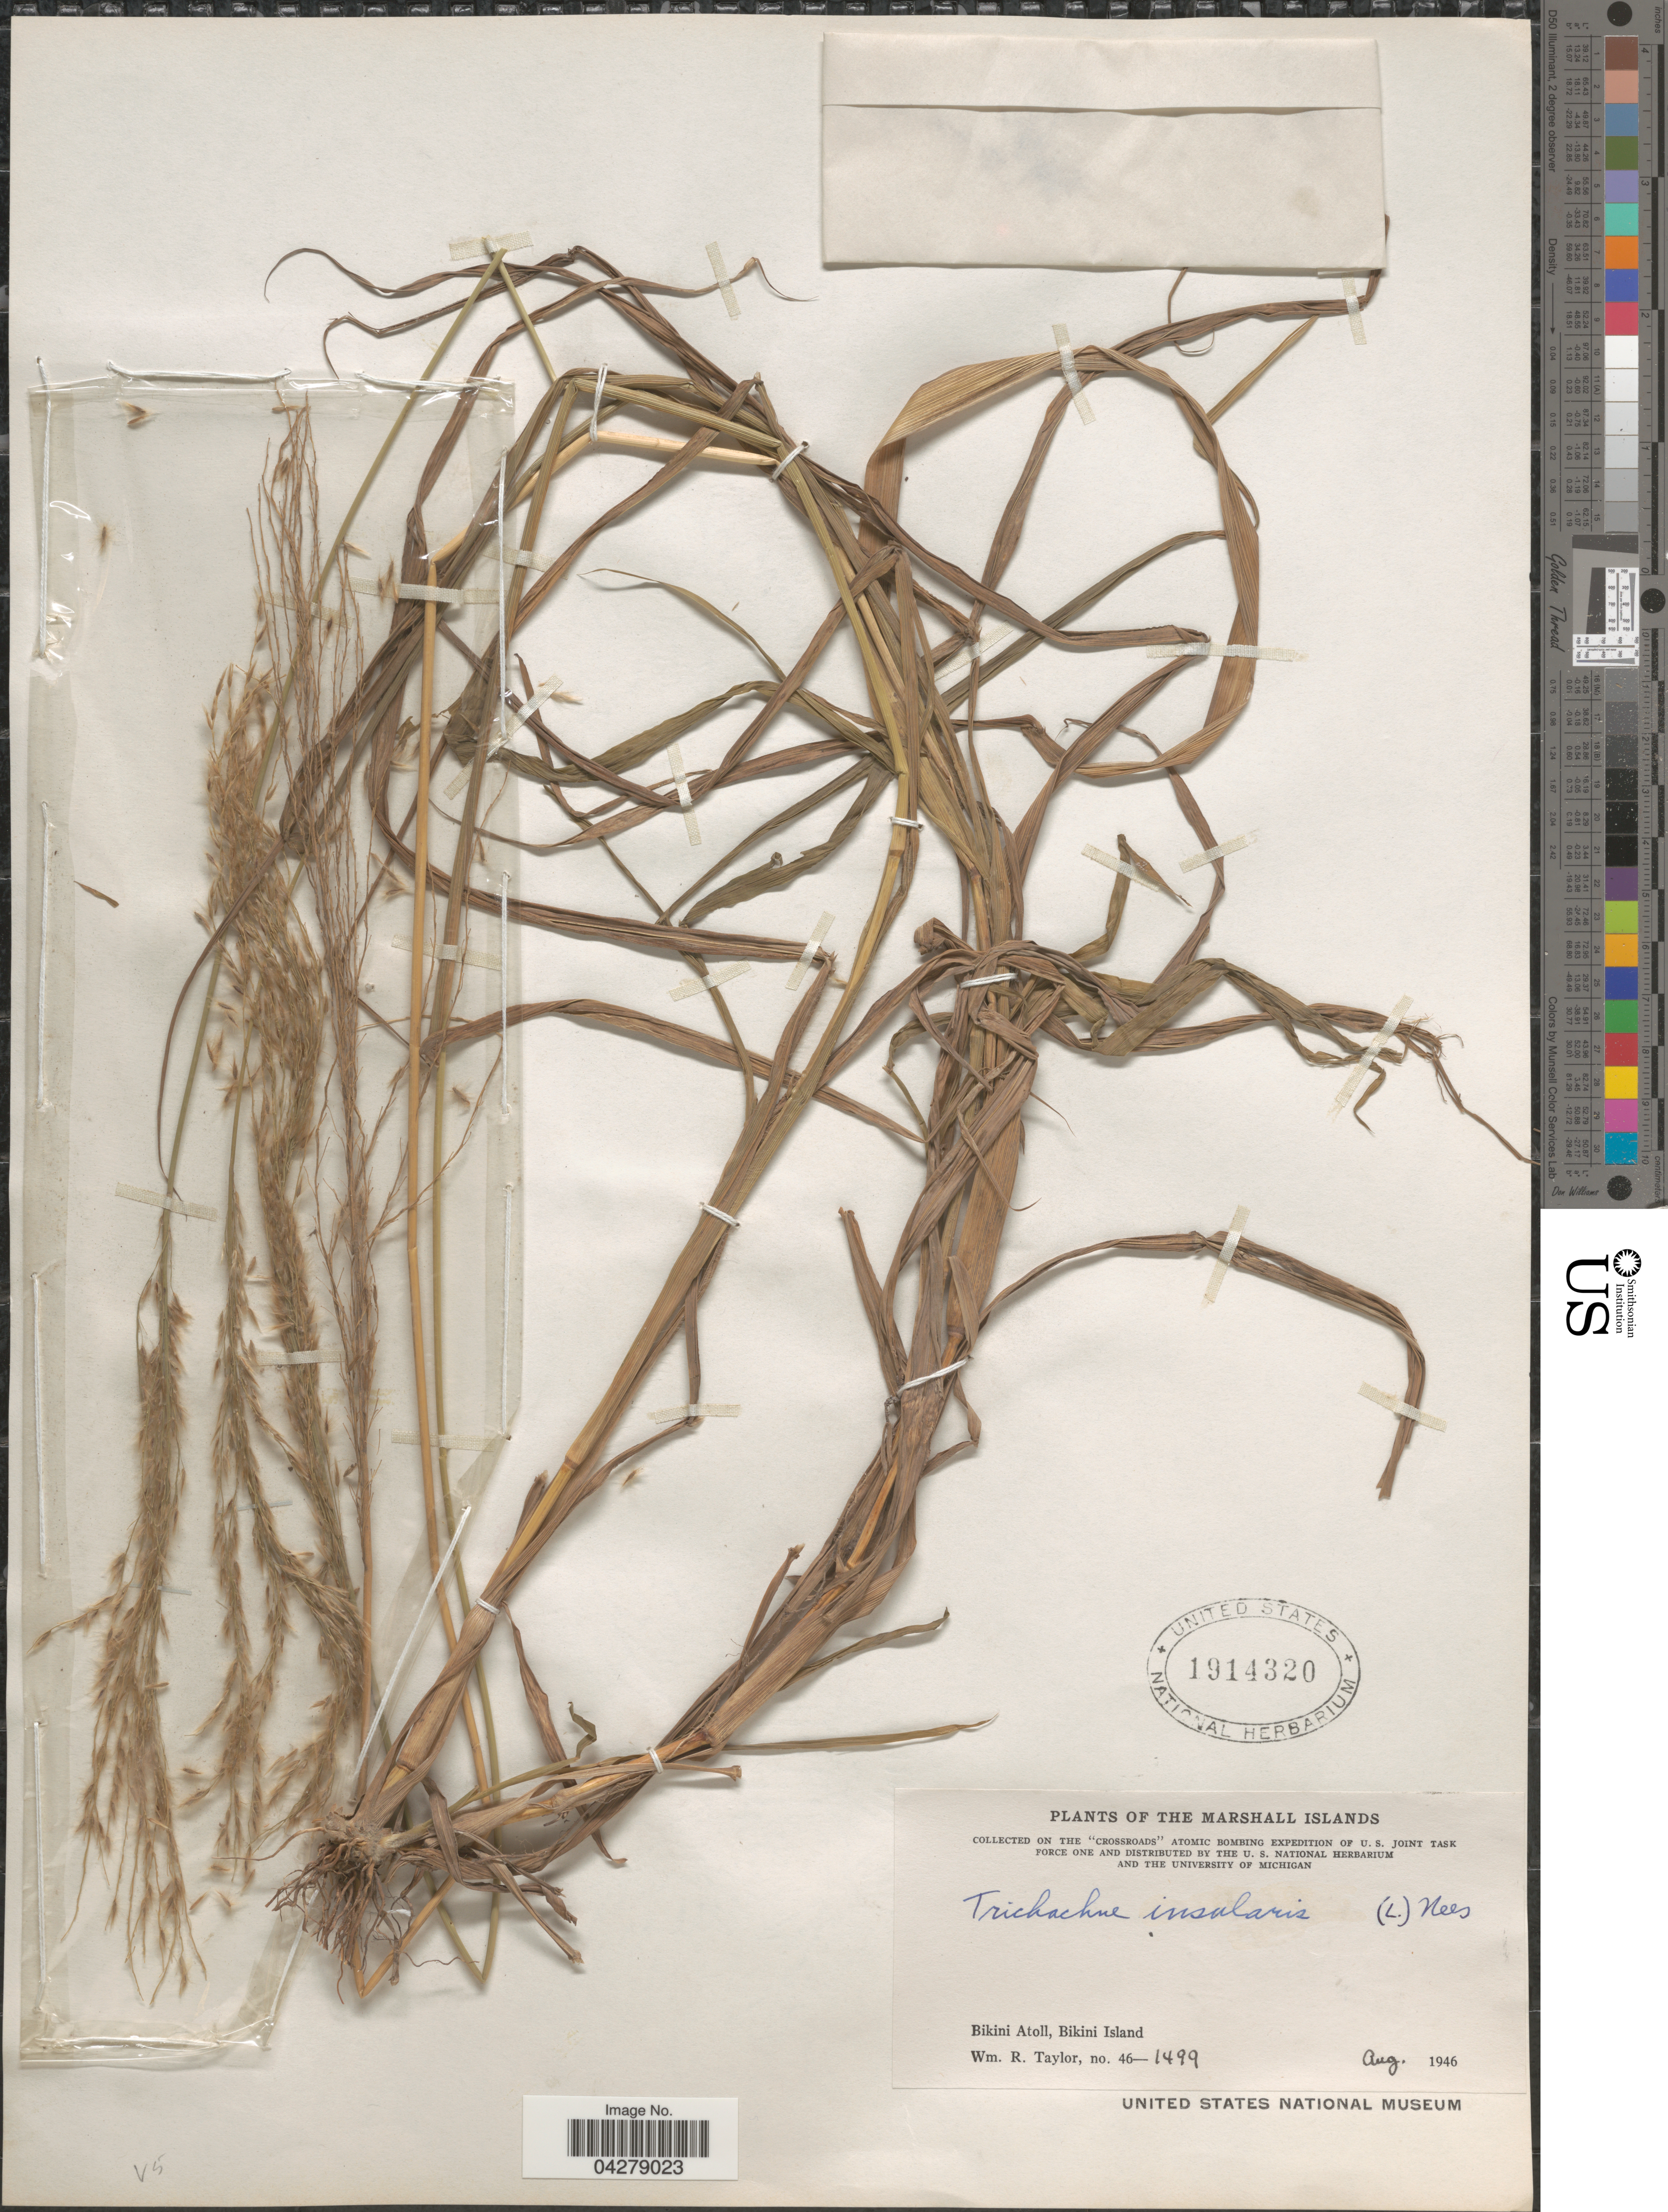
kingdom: Plantae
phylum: Tracheophyta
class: Liliopsida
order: Poales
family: Poaceae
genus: Digitaria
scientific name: Digitaria insularis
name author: (L.) Fedde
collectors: W. R. Taylor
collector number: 46-1499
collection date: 1946-08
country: Marshall Islands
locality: On the "Crossroads"Atomic Bombing Expedition. Bikini Atoll, Bikini Island.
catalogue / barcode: US 1914320